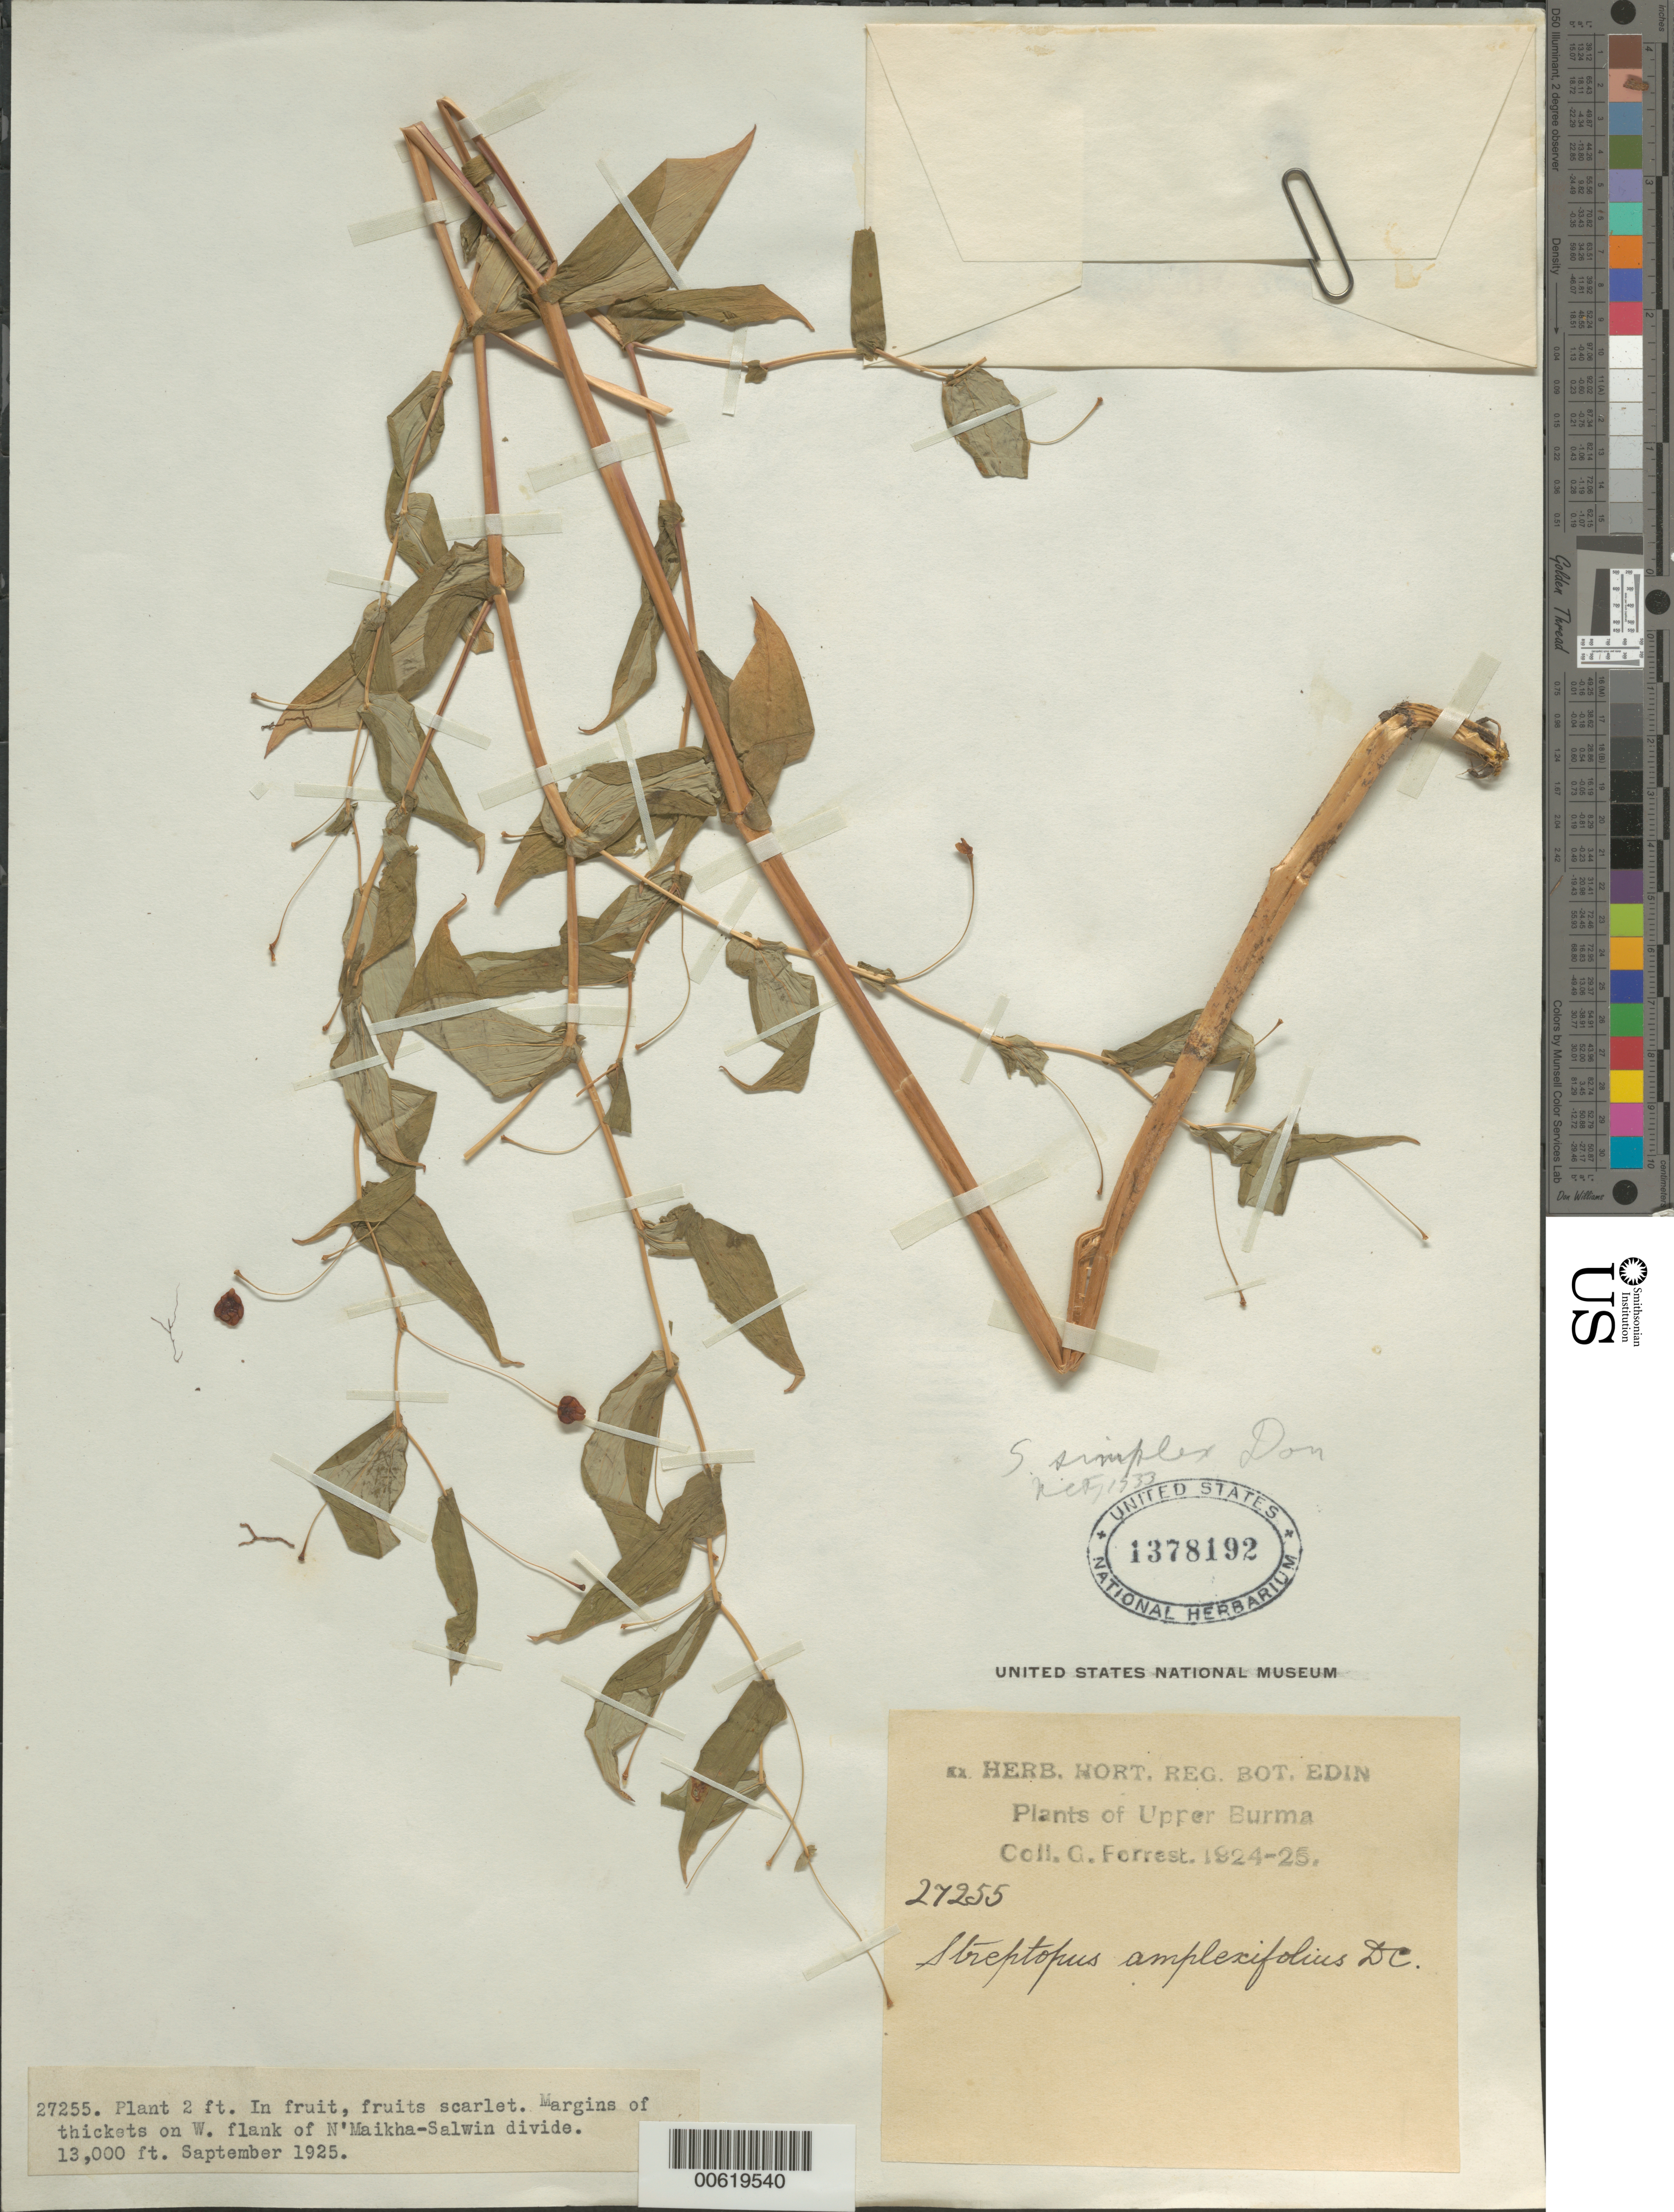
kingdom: Plantae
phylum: Tracheophyta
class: Liliopsida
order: Liliales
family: Liliaceae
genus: Streptopus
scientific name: Streptopus amplexifolius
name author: DC.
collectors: G. Forrest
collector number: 27255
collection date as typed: Sep 1925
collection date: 1925-09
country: Myanmar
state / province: Kachin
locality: On W. flank of N' Maikha-Salwin divide.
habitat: Margins of thickets.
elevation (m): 3962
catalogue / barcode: US 1378192